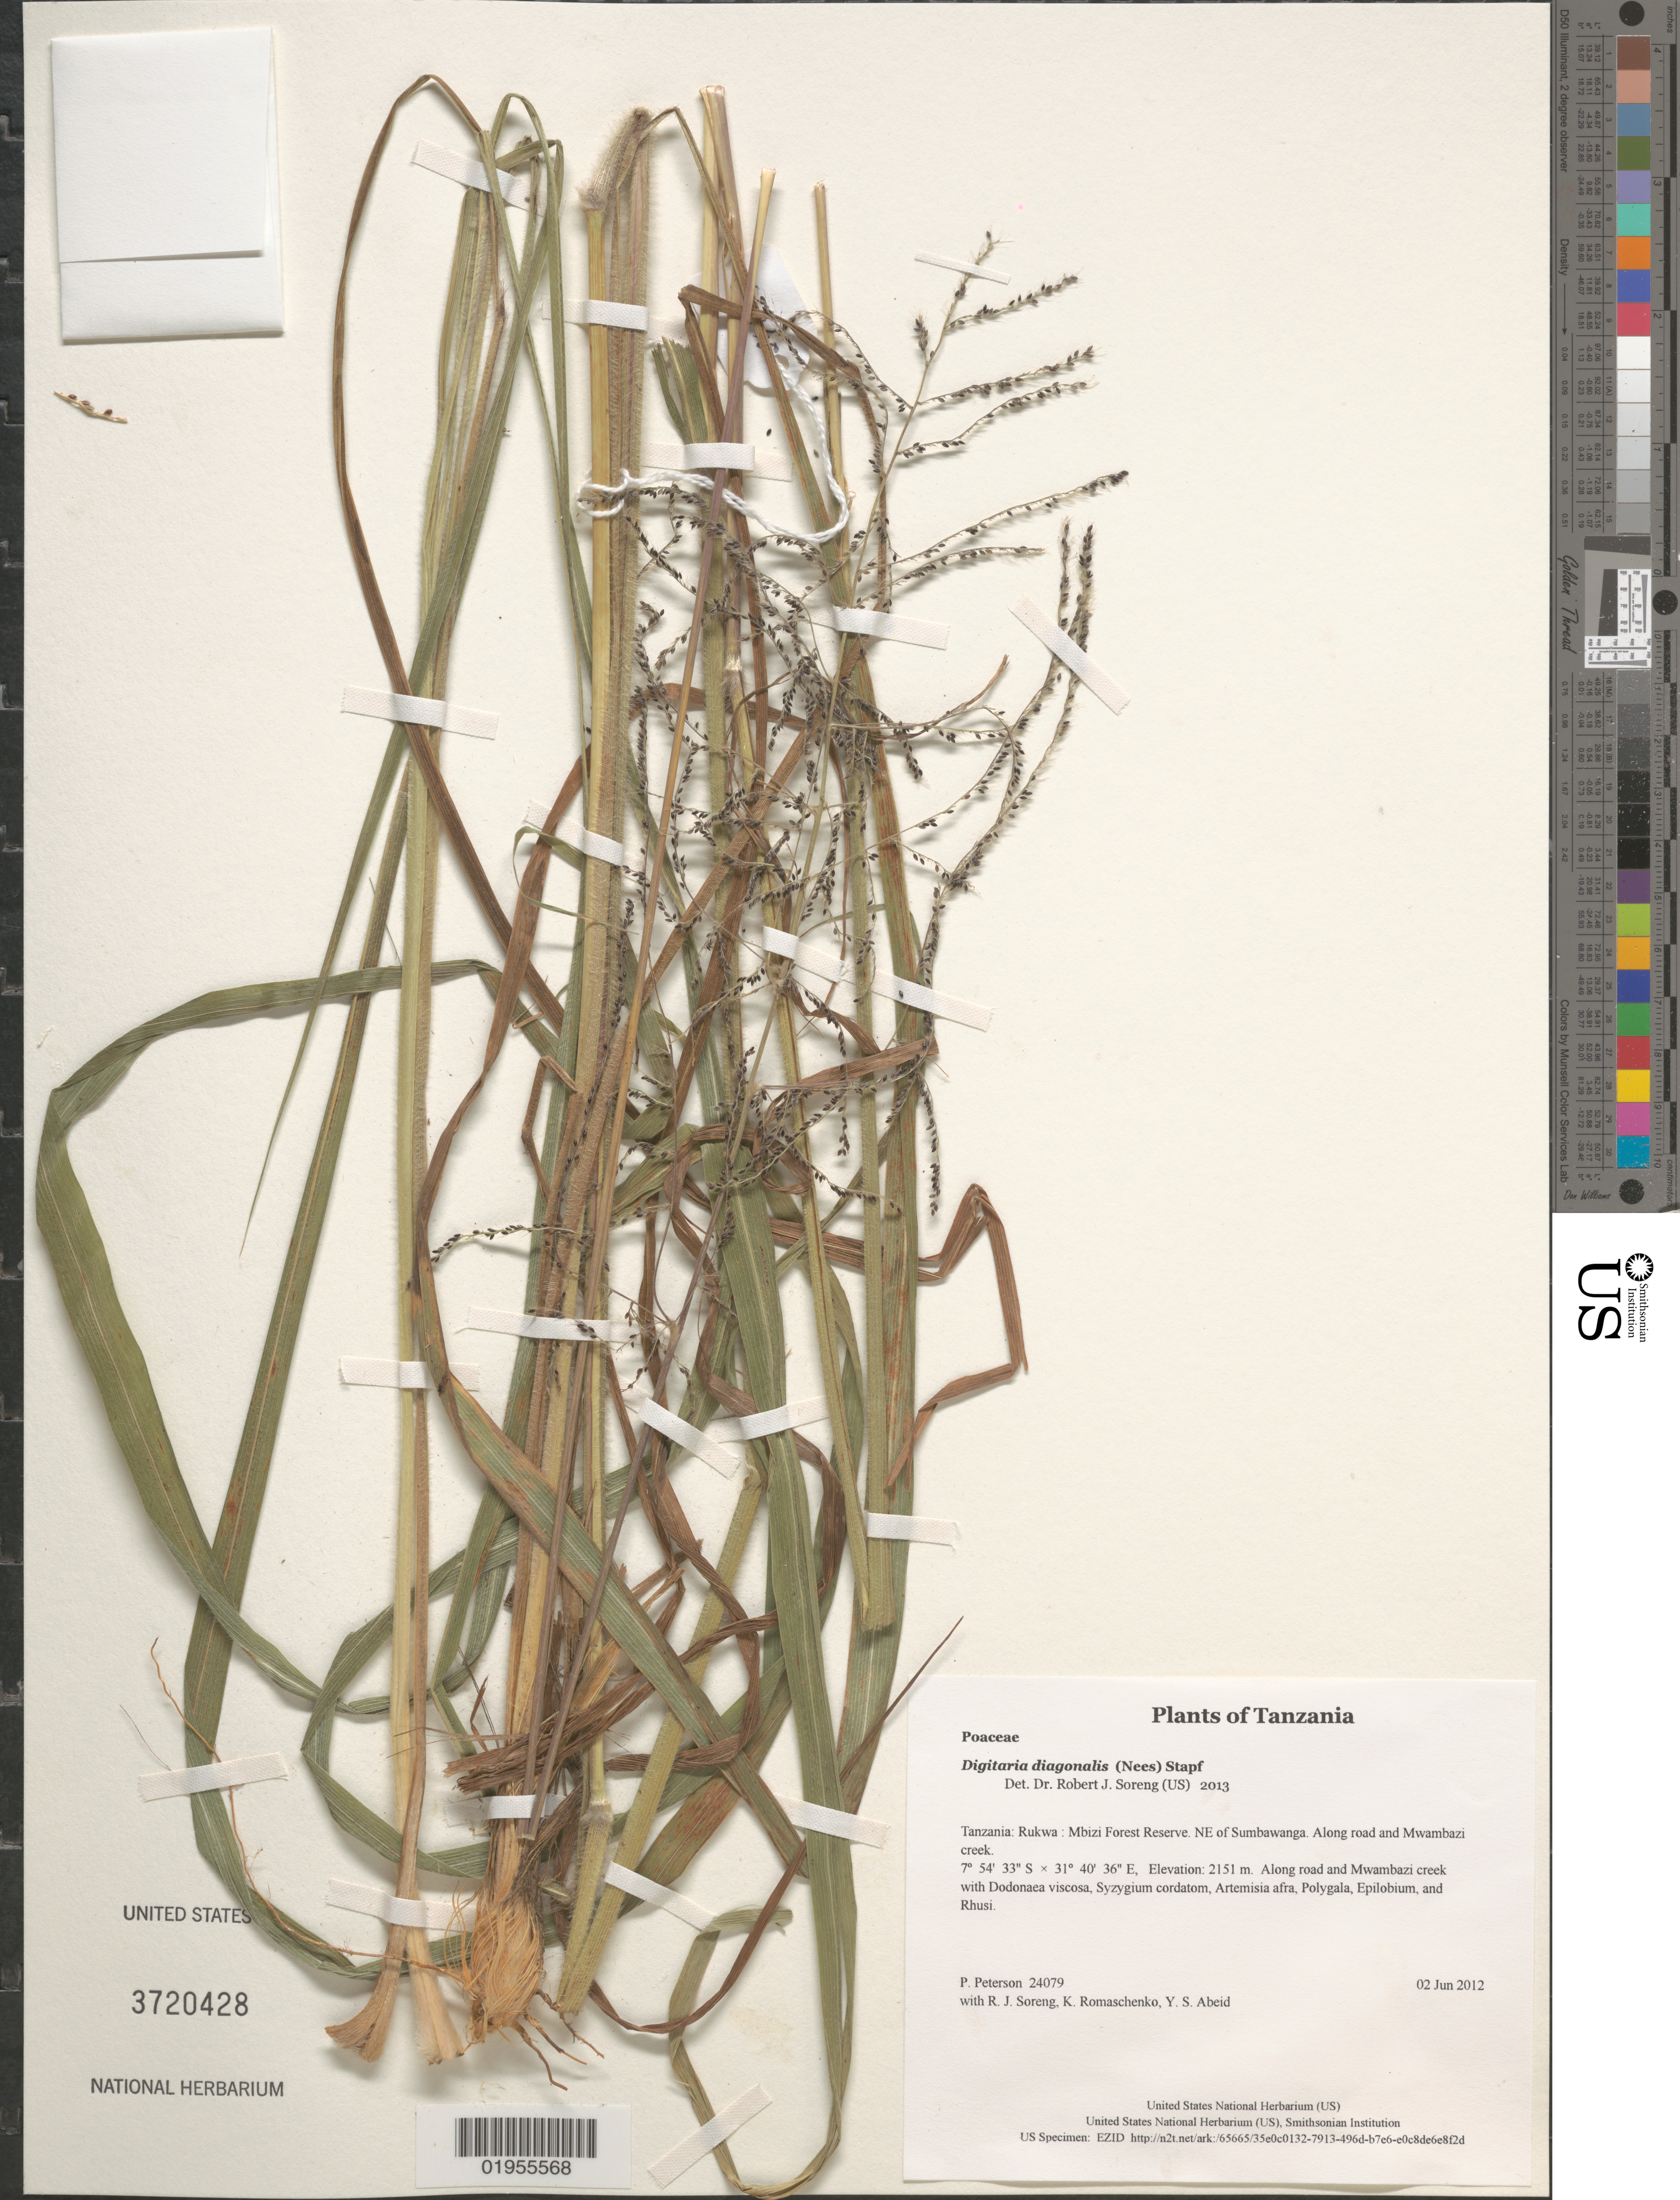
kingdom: Plantae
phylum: Tracheophyta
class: Liliopsida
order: Poales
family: Poaceae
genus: Digitaria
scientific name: Digitaria diagonalis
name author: (Nees) Stapf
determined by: Soreng, Robert J., Research Associate (BOT), Smithsonian Institution - National Museum of Natural History (UNITED STATES)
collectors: P. M. Peterson, R. J. Soreng, K. Romaschenko & Y. Abeid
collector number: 24079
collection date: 2012-06-02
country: Tanzania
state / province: Rukwa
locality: Mbizi Forest Reserve. NE of Sumbawanga. Along road and Mwambazi creek.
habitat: Along road and Mwambazi creek with Dodonaea viscosa, Syzygium cordatom, Artemisia afra, Polygala, Epilobium, and Rhusi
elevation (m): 2151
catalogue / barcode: US 3720428